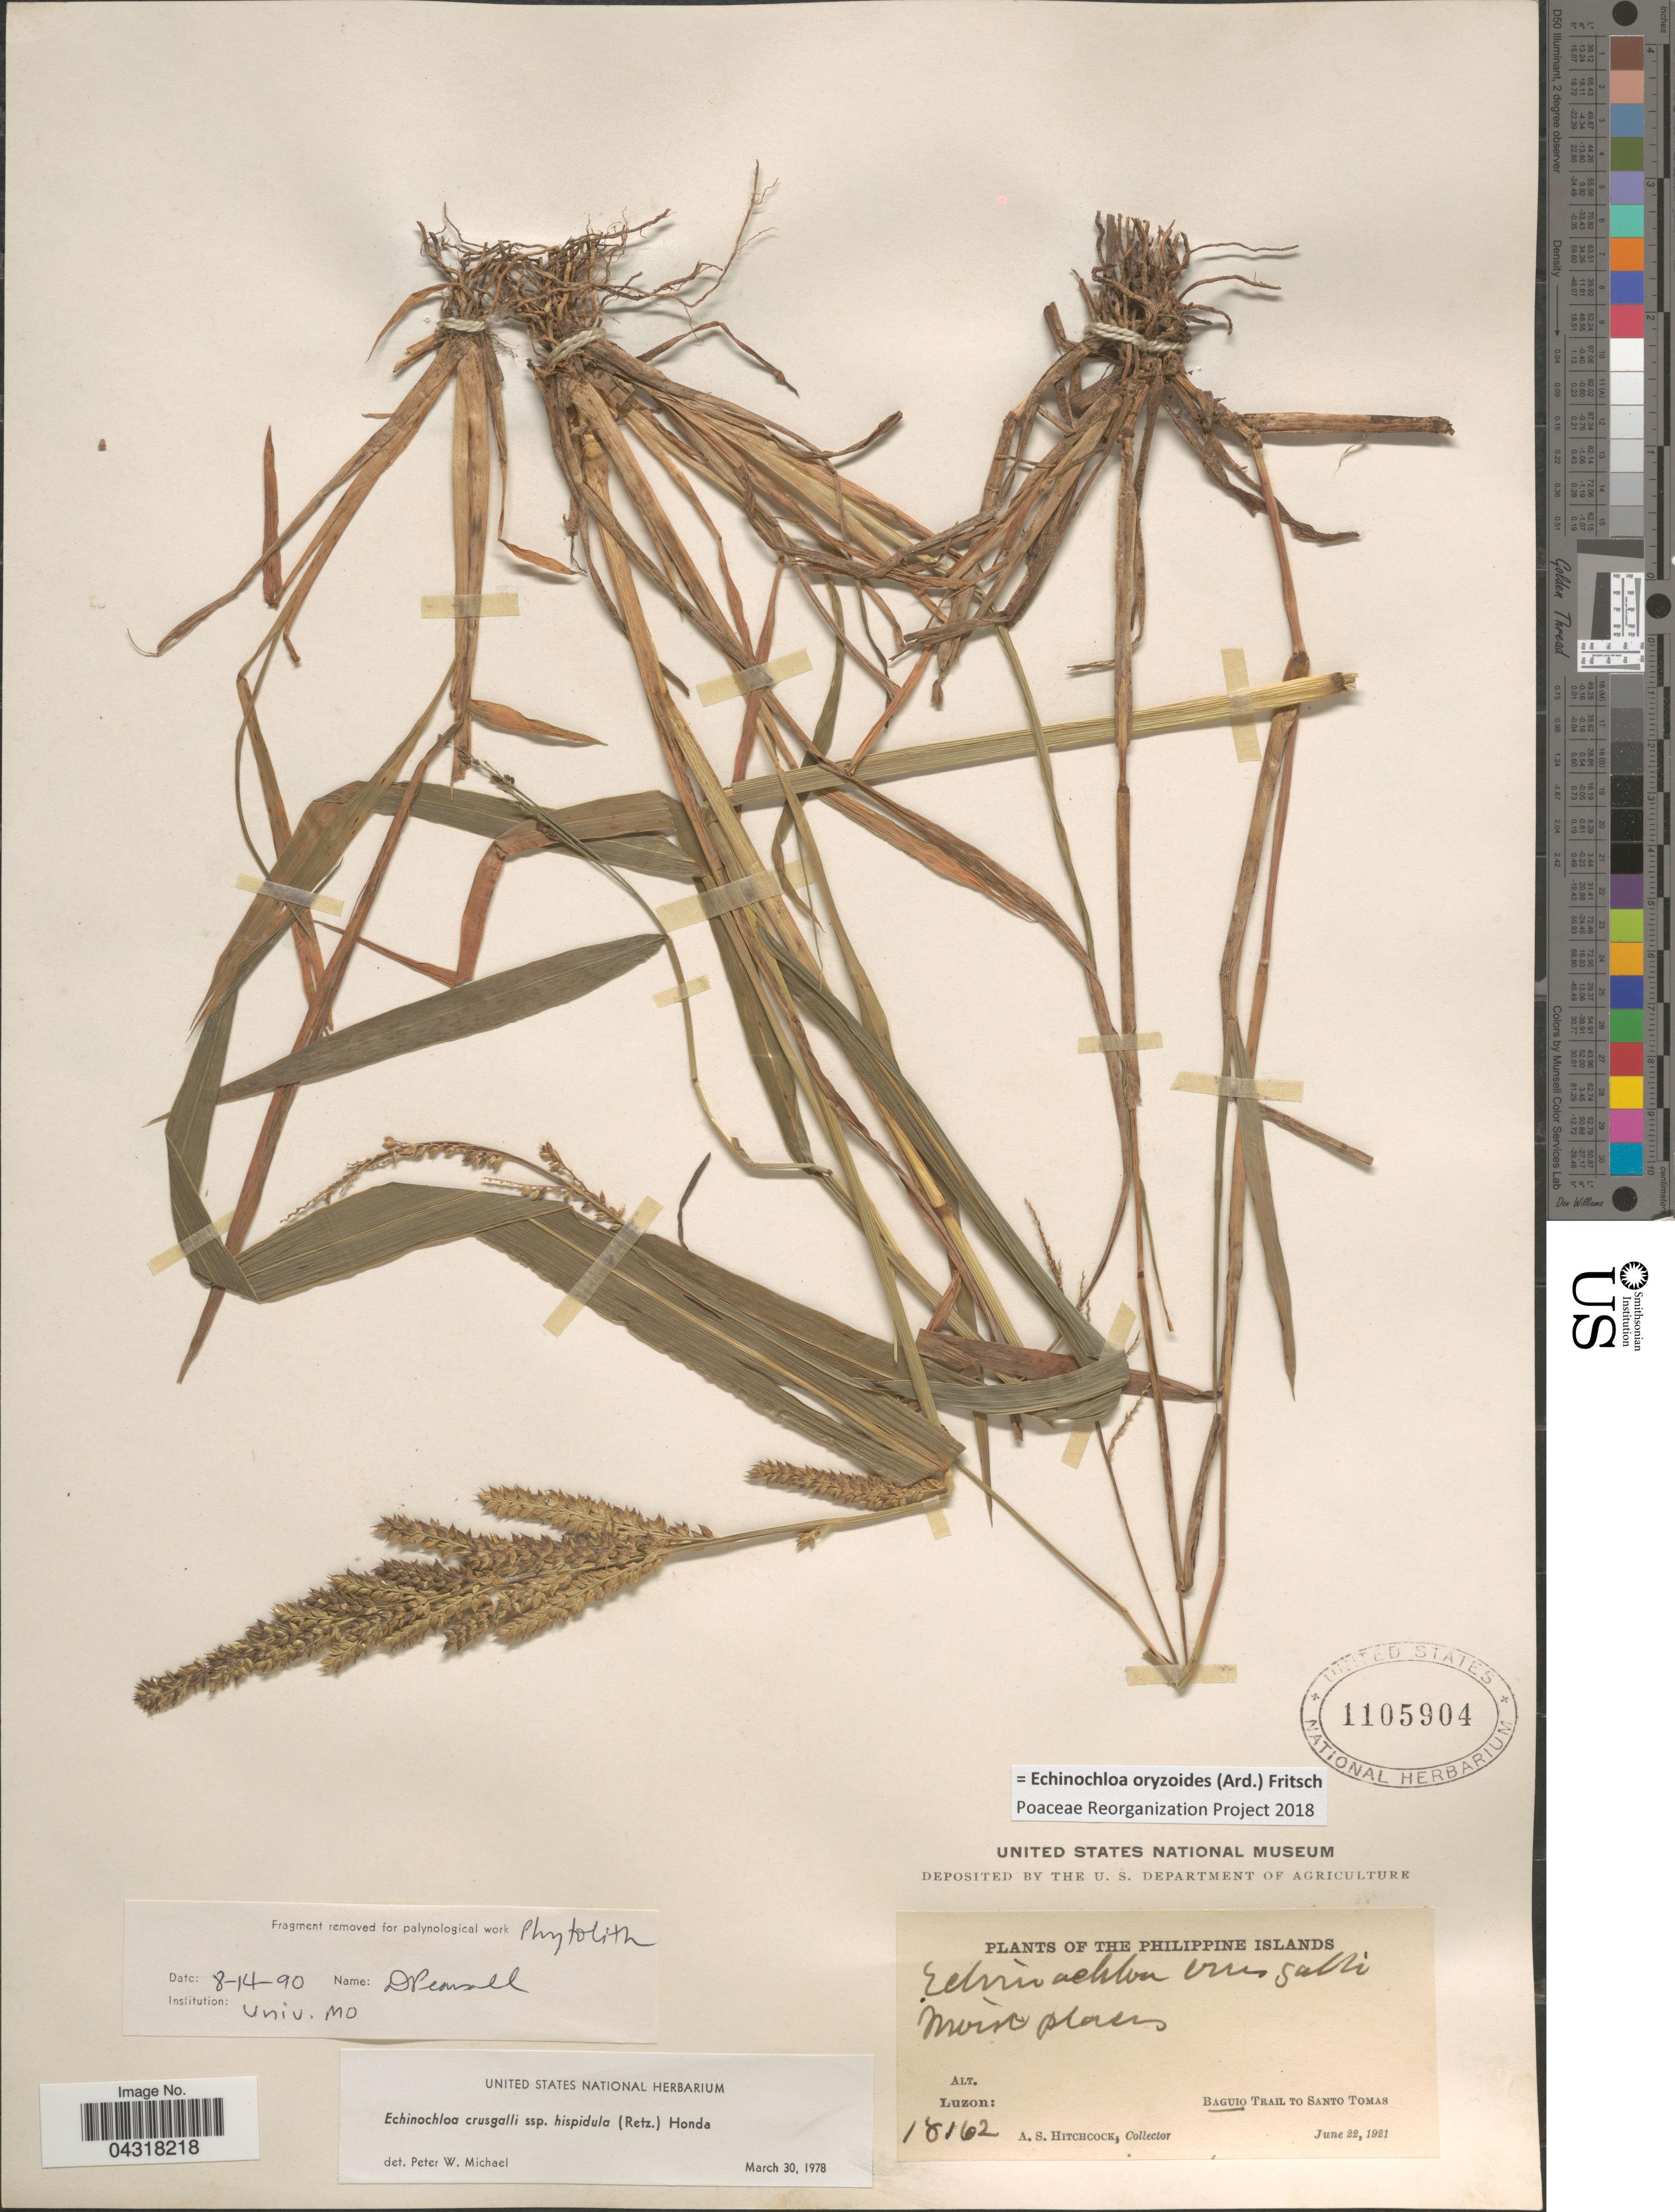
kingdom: Plantae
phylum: Tracheophyta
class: Liliopsida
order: Poales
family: Poaceae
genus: Echinochloa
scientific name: Echinochloa oryzoides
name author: (Ard.) Fritsch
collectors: A. S. Hitchcock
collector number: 18162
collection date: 1921-06-22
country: Philippines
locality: The Philippine Islands. Moist places. Luzon: Baguio Trail to Santo Tomas.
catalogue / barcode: US 1105904